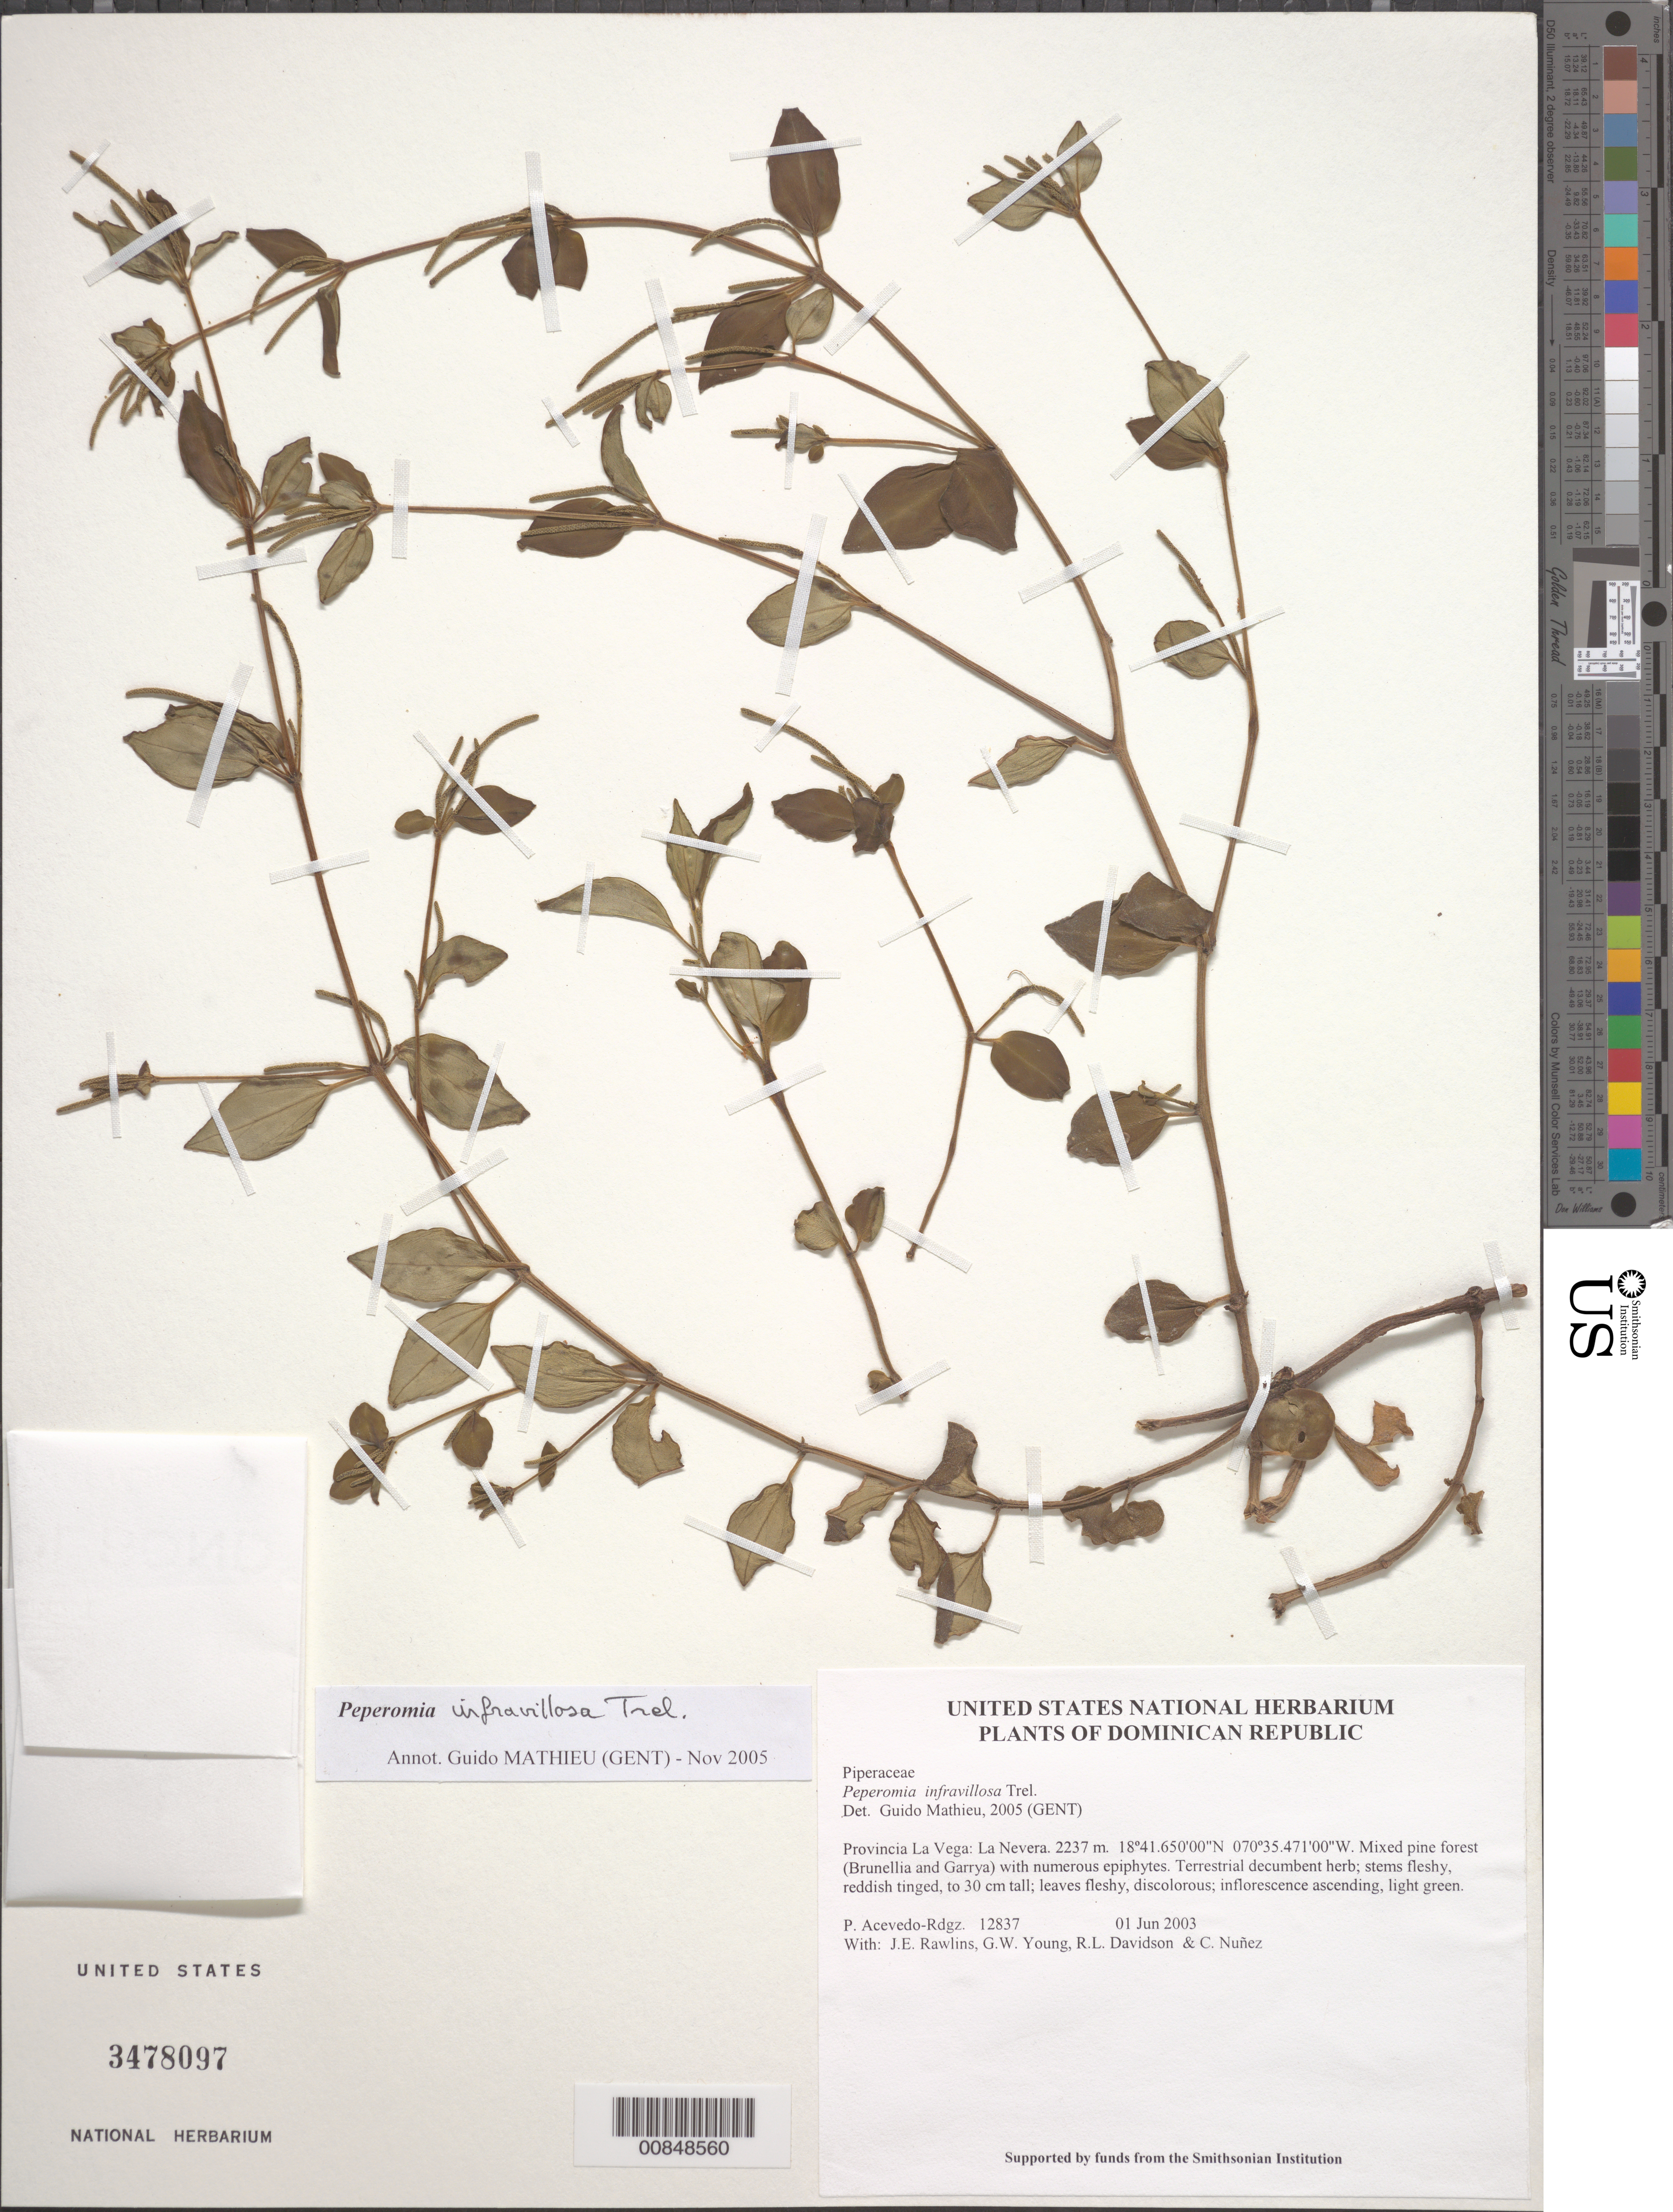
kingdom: Plantae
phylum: Tracheophyta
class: Magnoliopsida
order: Piperales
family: Piperaceae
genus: Peperomia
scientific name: Peperomia infravillosa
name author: Trel.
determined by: Mathieu, Guido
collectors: P. Acevedo-Rodr., J. Rawlins, G. Young, R. Davidson & C. Nunez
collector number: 12837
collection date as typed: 01 Jun 2003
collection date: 2003-06-01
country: Dominican Republic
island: Hispaniola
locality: Provincia La Vega: La Nevera.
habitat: Mixed pine forest (Brunellia and Garrya) with numerous epiphytes.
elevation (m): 2237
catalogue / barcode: US 3478097